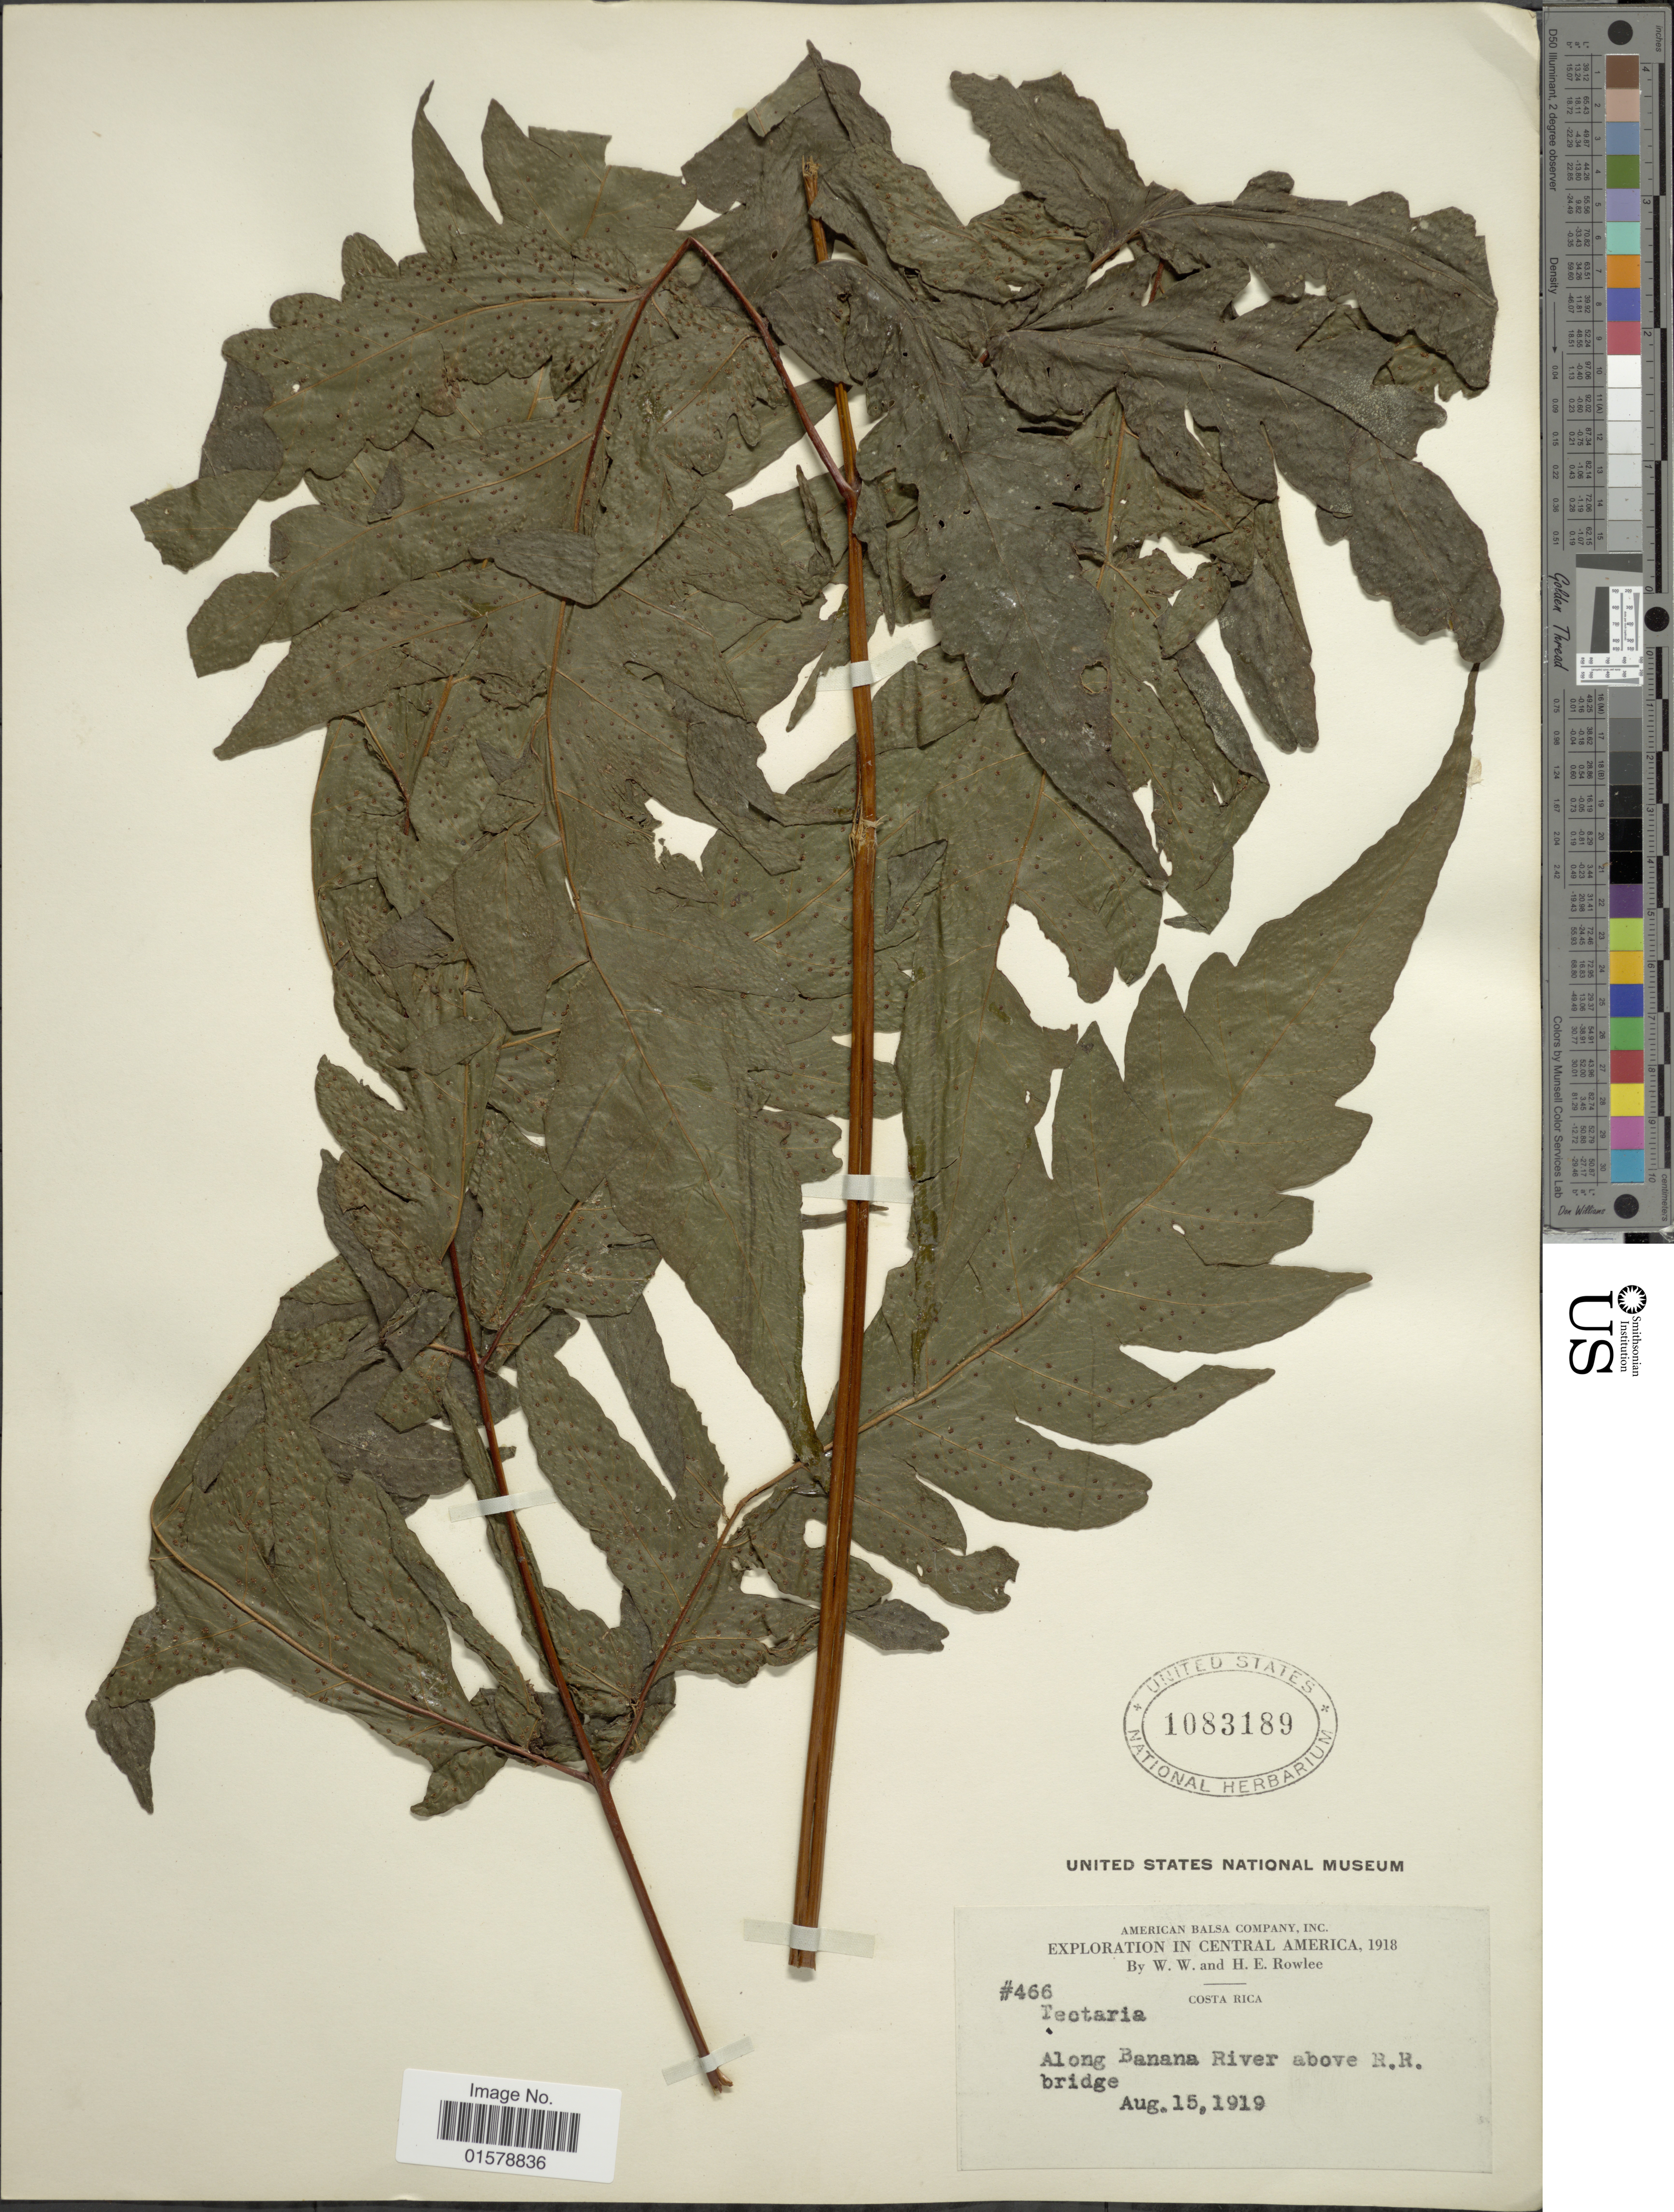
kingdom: Plantae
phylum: Tracheophyta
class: Polypodiopsida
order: Polypodiales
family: Tectariaceae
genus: Tectaria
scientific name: Tectaria rivalis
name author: (Mett. ex Kuhn) C. Chr.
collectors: W. W. Rowlee & H. E. Rowlee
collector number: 466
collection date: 1919-08-15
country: Costa Rica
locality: Along Banana River above R.R. Bridge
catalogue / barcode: US 1083189